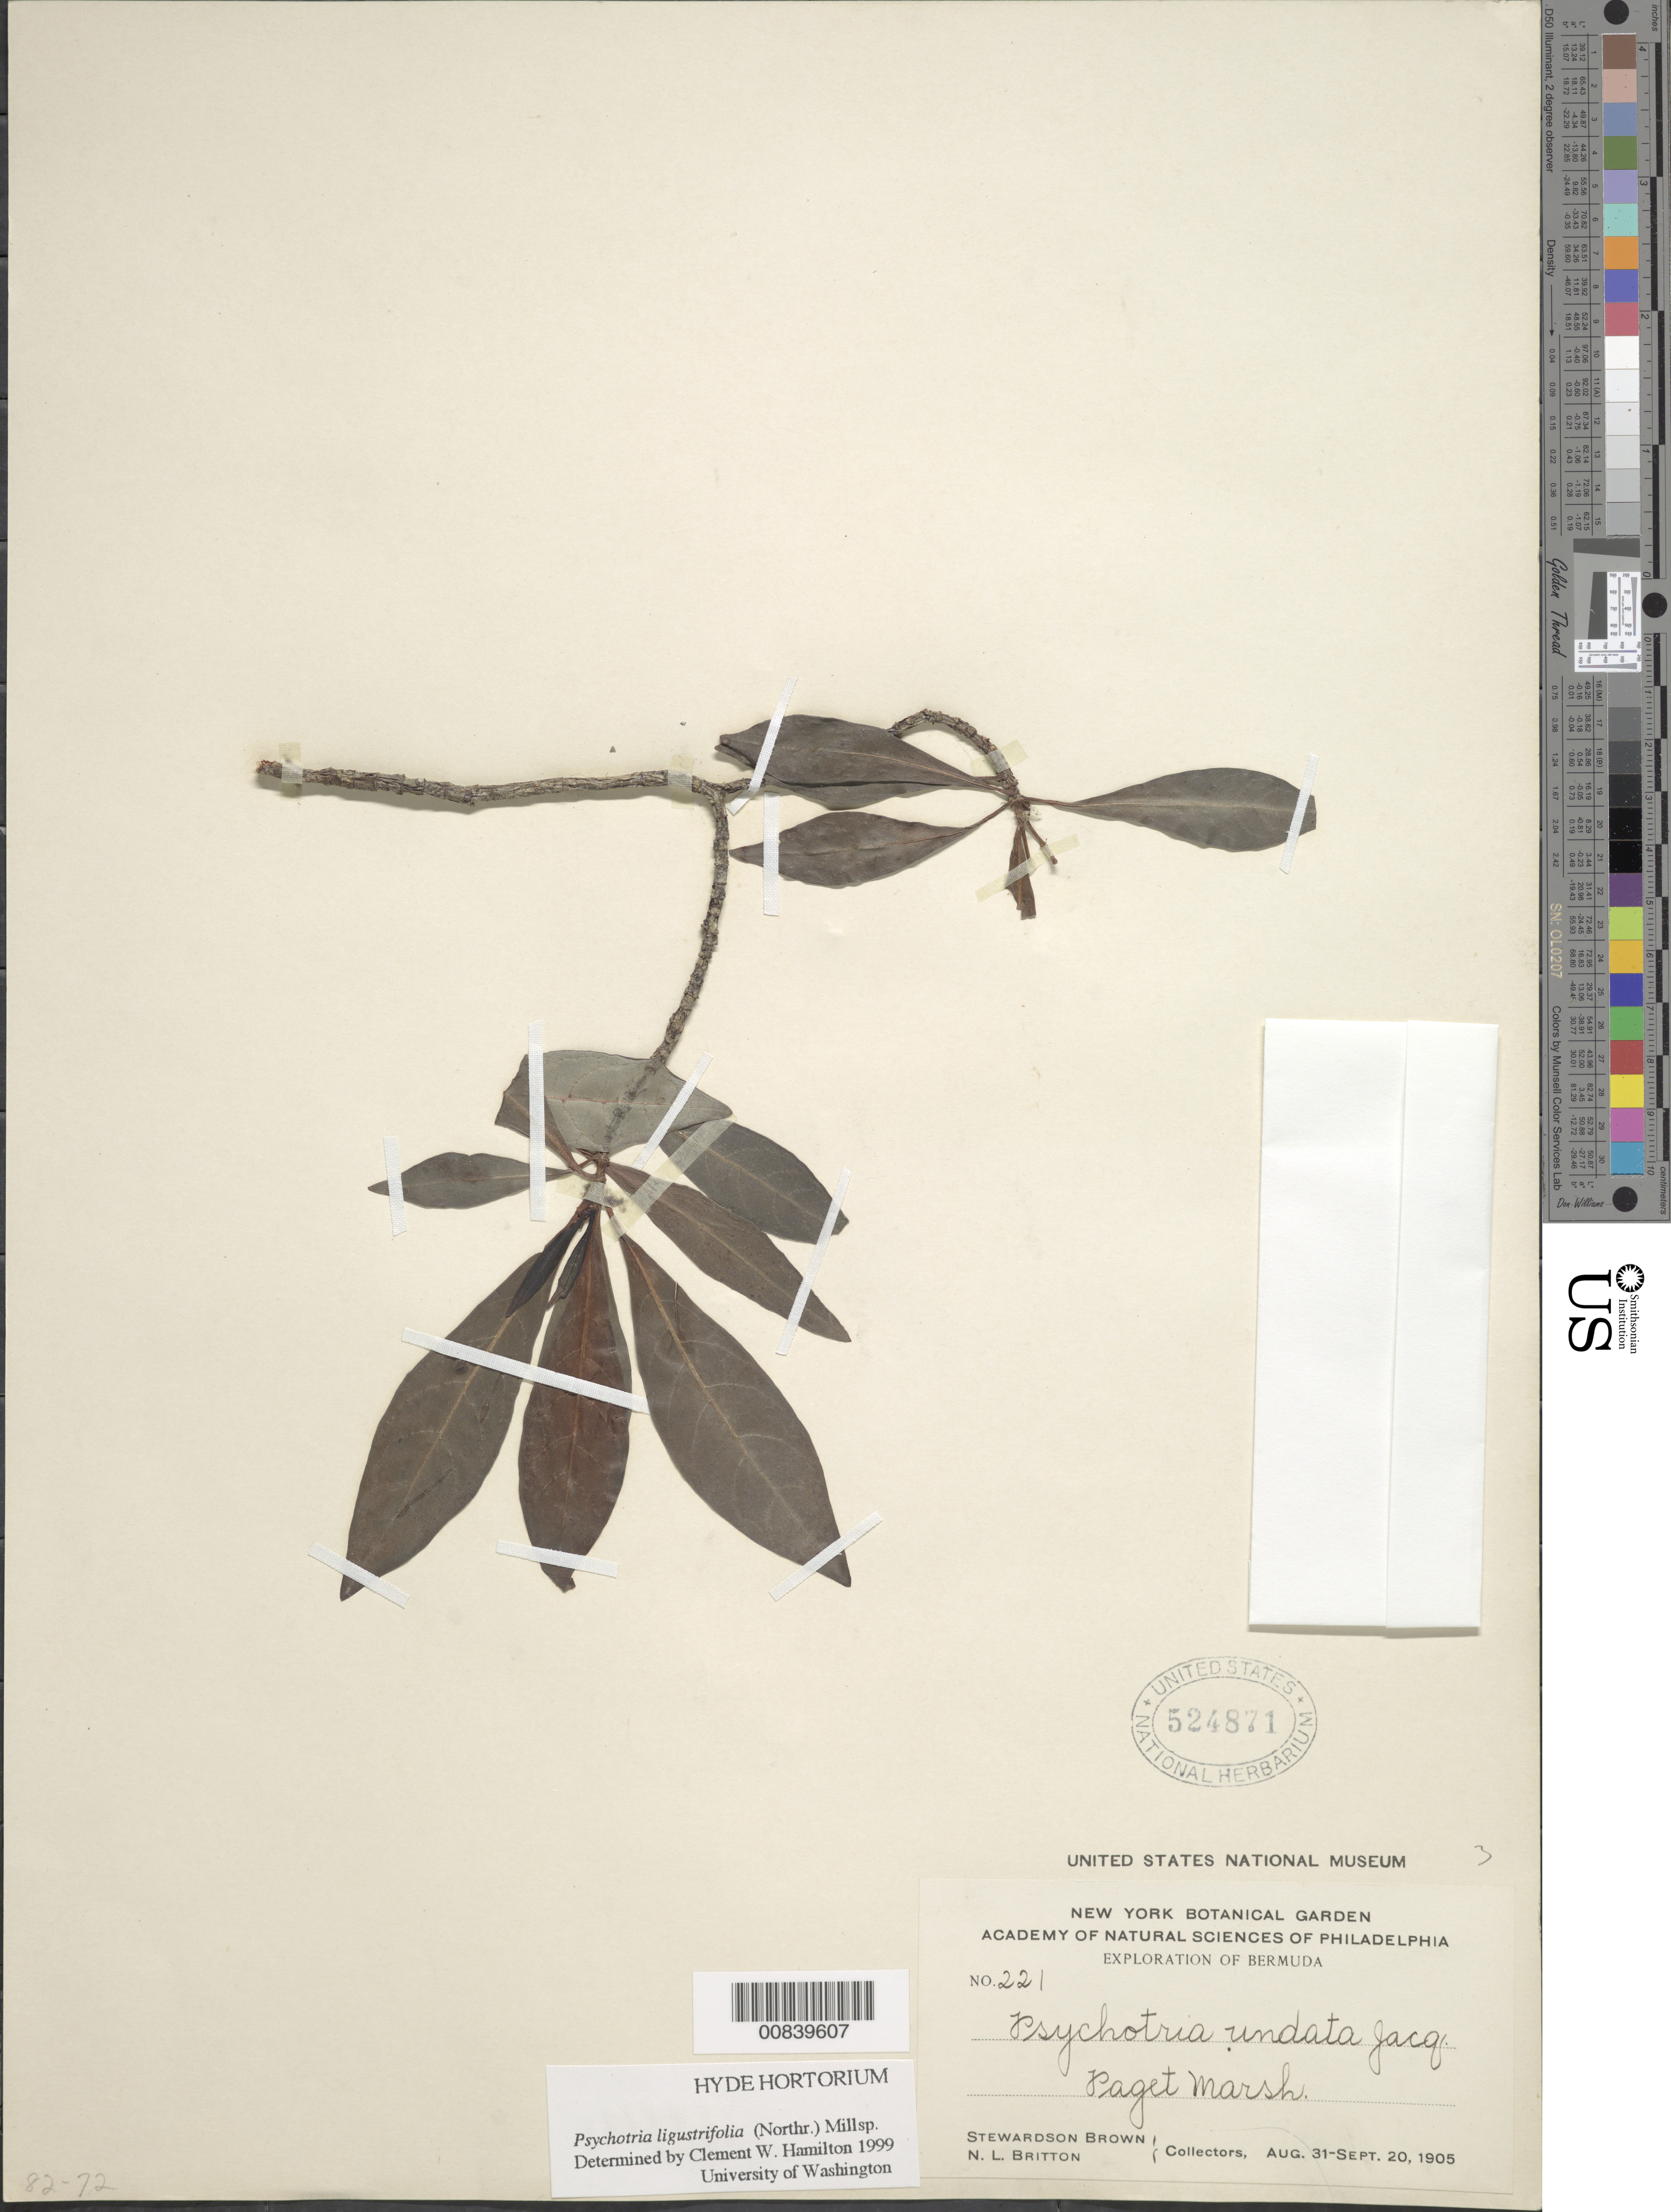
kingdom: Plantae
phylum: Tracheophyta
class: Magnoliopsida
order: Gentianales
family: Rubiaceae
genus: Psychotria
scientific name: Psychotria ligustrifolia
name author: (Northr.) Millsp.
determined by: Hamilton, C. W.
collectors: S. Brown & N. Britton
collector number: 221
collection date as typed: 31 Aug 1905 to 20 Sep 1905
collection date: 1905-08-31/1905-09-20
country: Bahamas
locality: Paget Marsh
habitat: Marsh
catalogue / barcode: US 524871